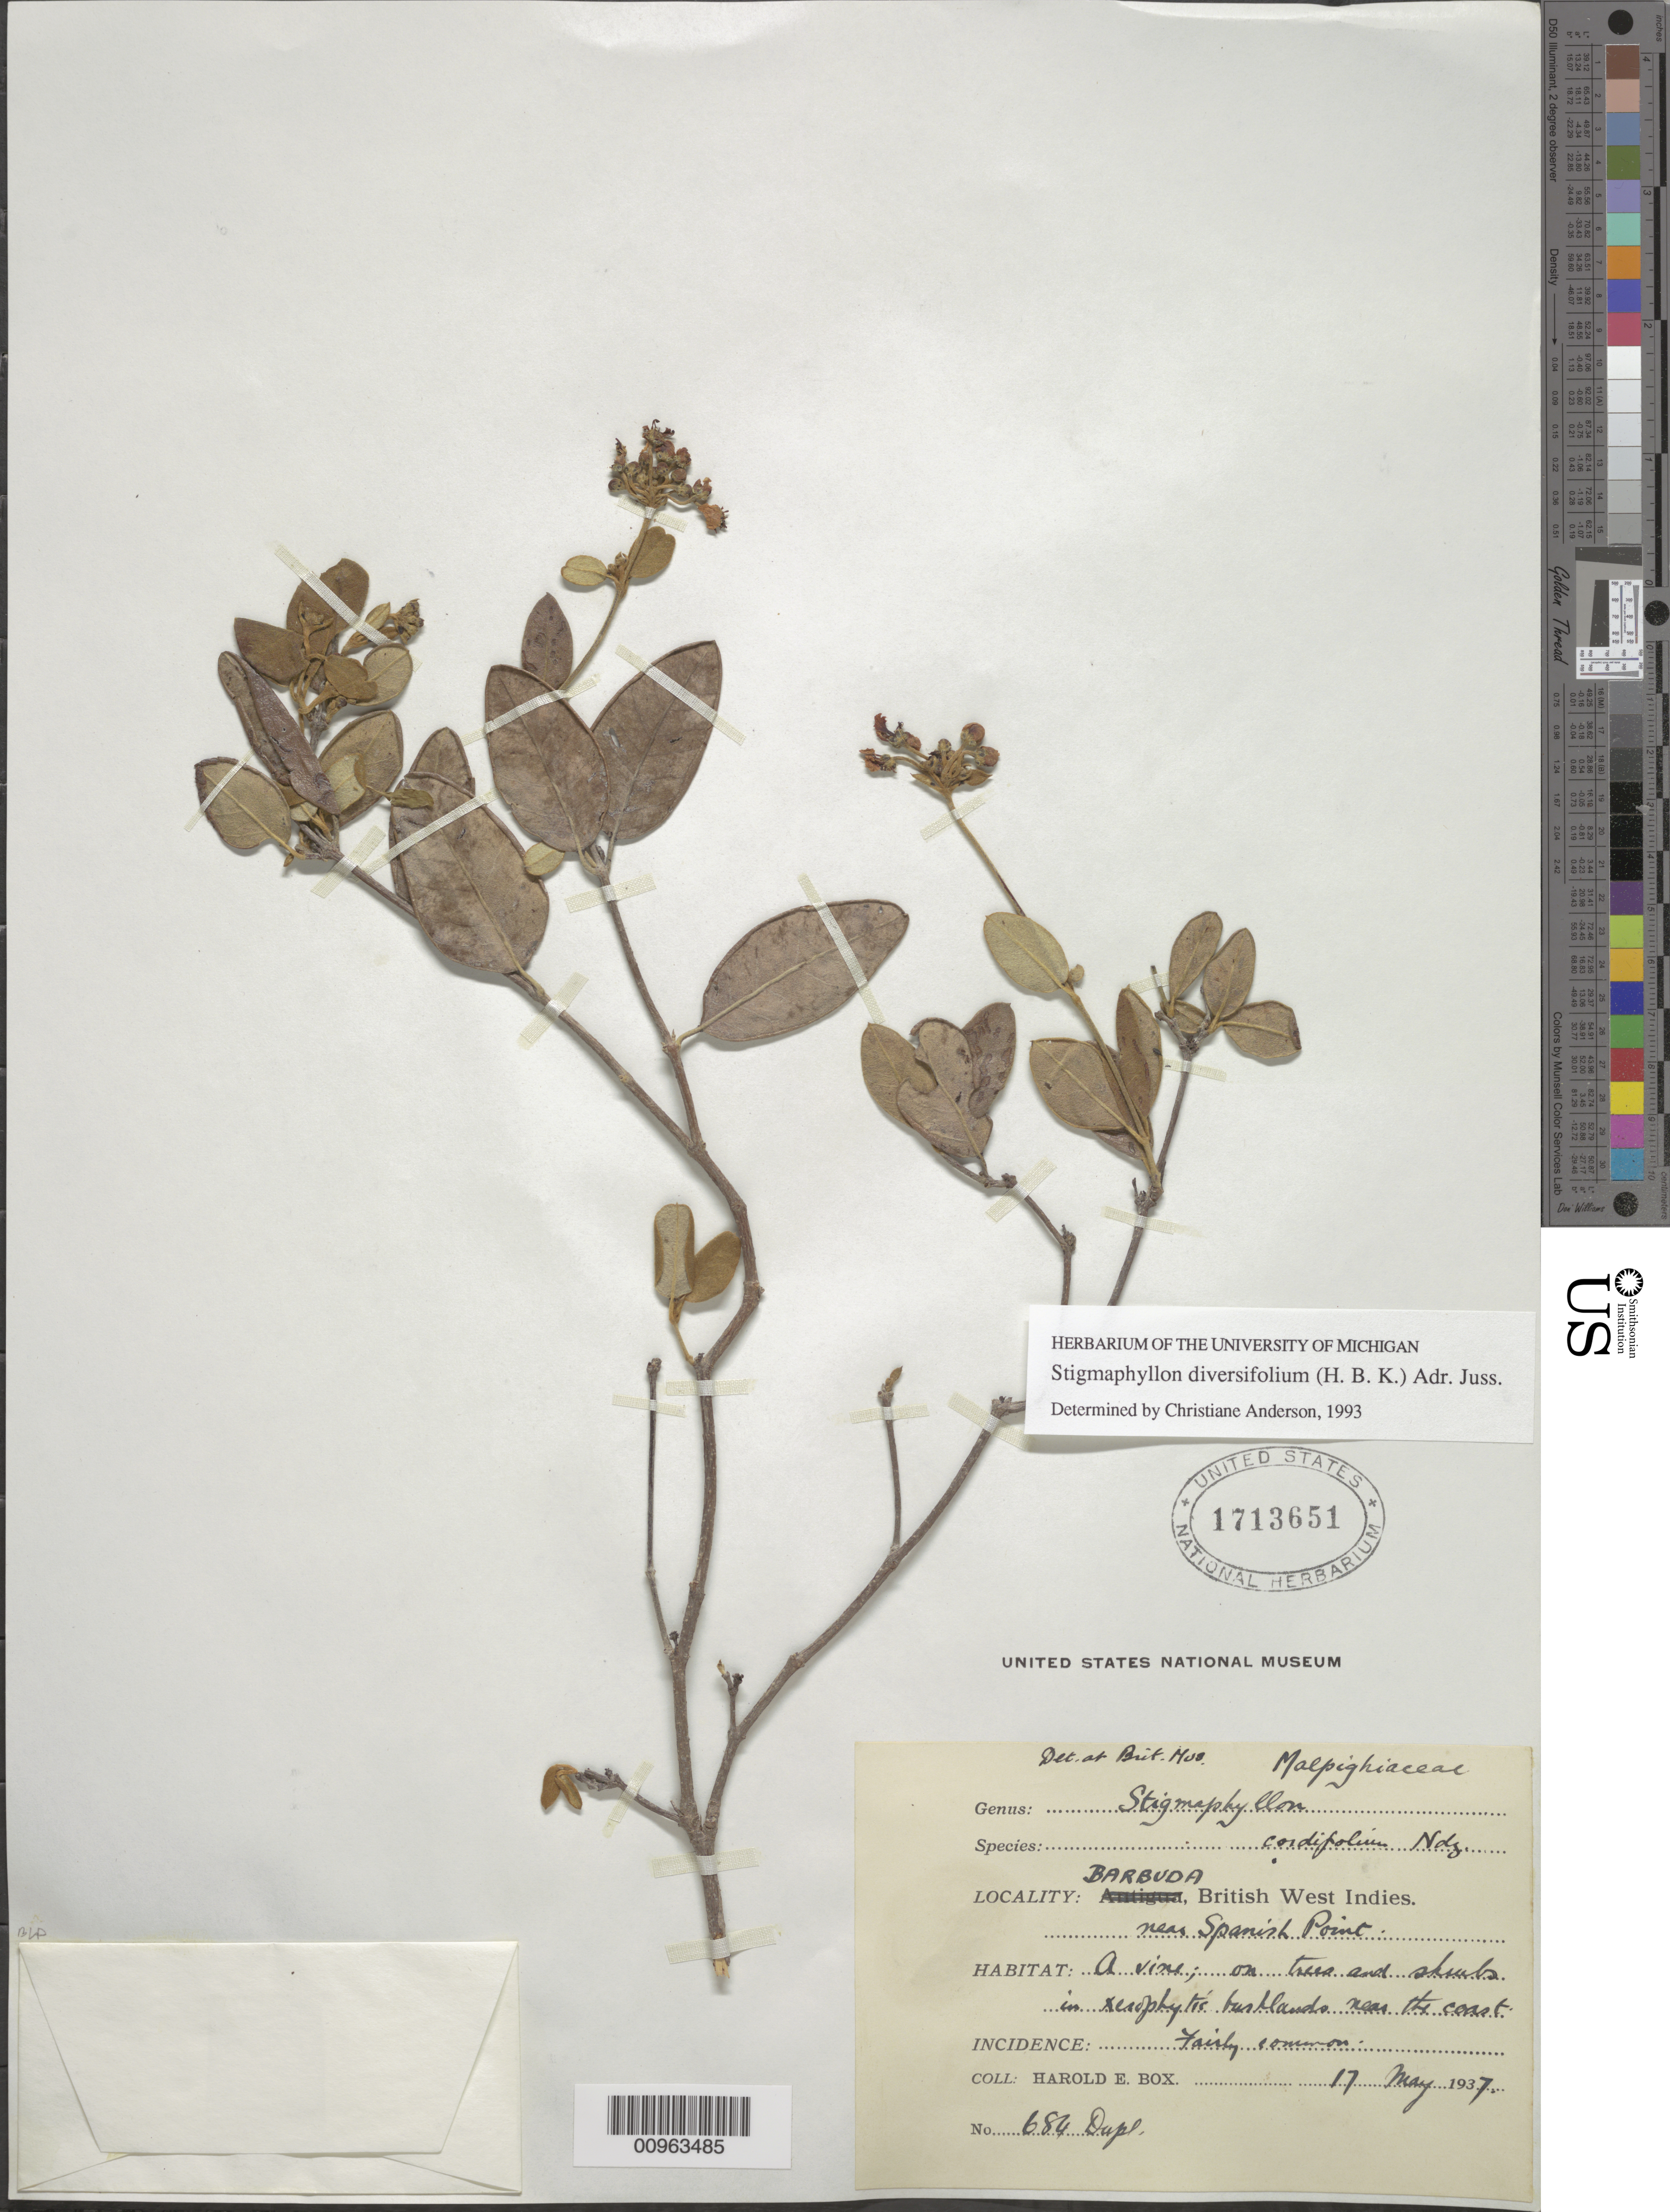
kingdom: Plantae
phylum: Tracheophyta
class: Magnoliopsida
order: Malpighiales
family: Malpighiaceae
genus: Stigmaphyllon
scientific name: Stigmaphyllon diversifolium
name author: (Kunth) A. Juss.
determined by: Anderson, C.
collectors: H. E. Box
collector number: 684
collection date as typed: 17 May 1937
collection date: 1937-05-17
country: Antigua and Barbuda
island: Barbuda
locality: Near Spanish Point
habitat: On trees and shrubs in xerophytic bushlands near the coast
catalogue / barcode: US 1713651